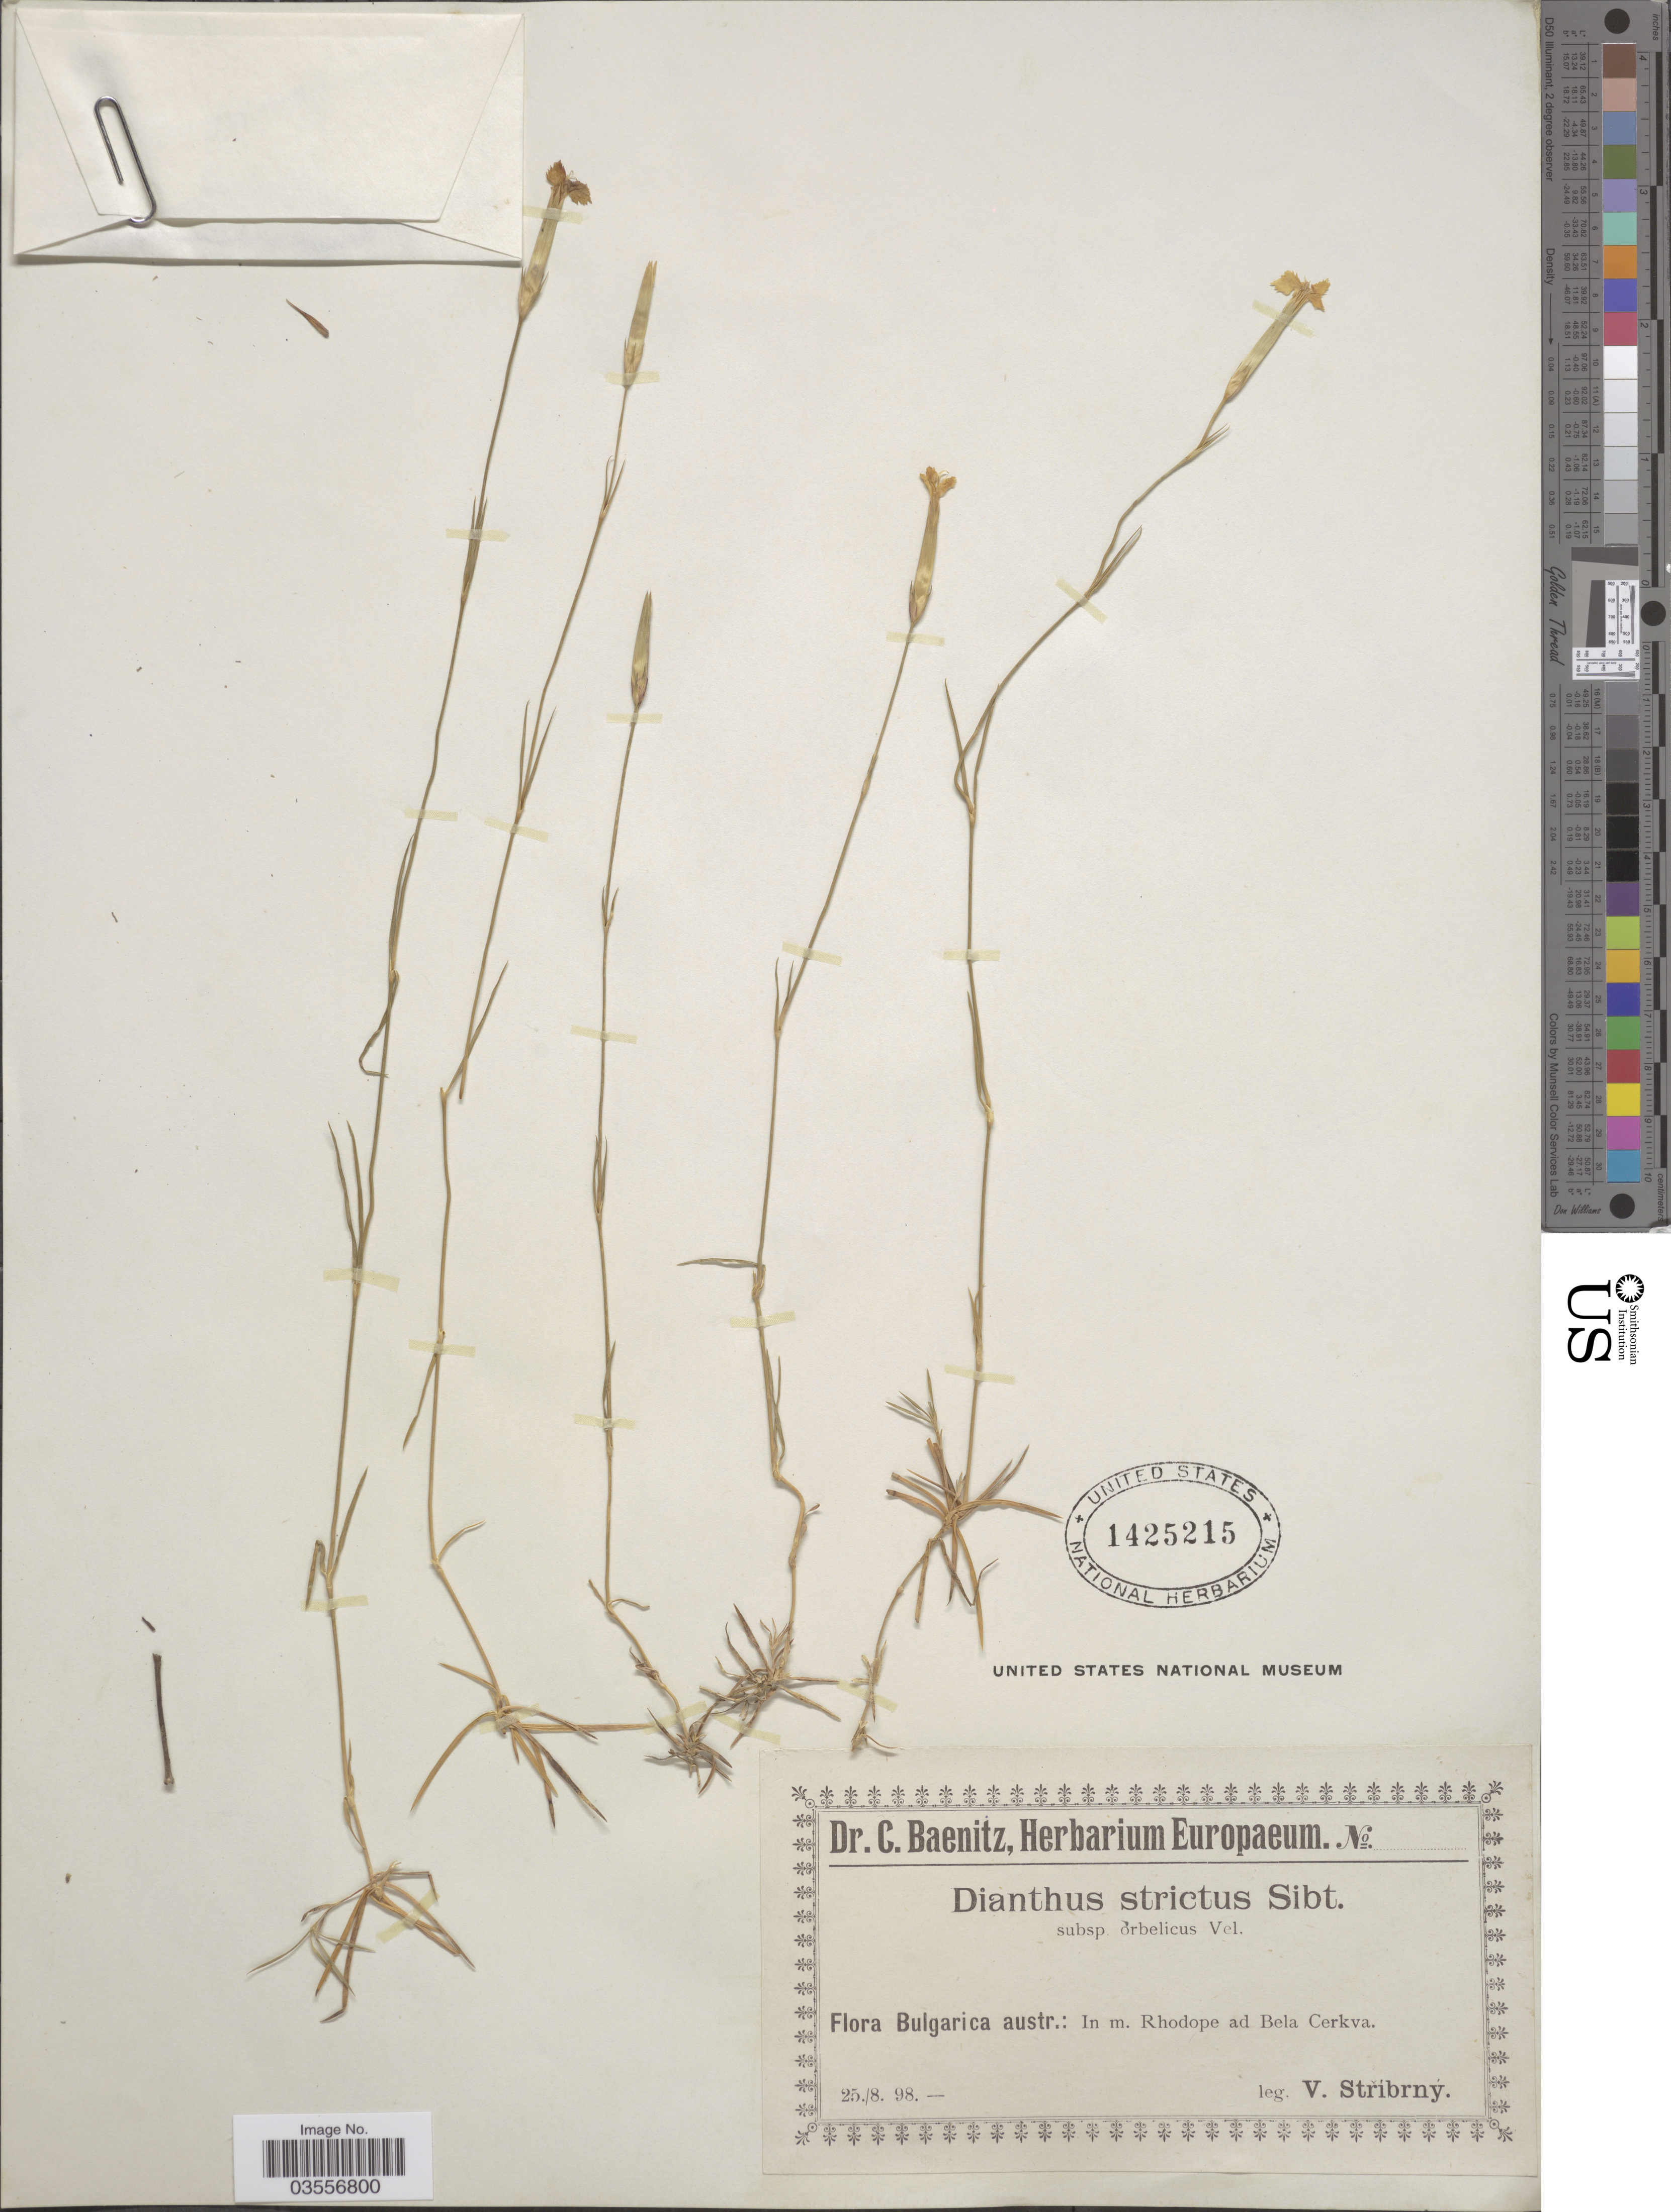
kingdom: Plantae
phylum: Tracheophyta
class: Magnoliopsida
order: Caryophyllales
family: Caryophyllaceae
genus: Dianthus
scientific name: Dianthus strictus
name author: Banks & Sol.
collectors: V. Stribrny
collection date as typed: Transcribed d/m/y: 25/8/98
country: Bulgaria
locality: Bulgarica austr.: In m. Rhodope ad Bela Cerkva.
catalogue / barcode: US 1425215